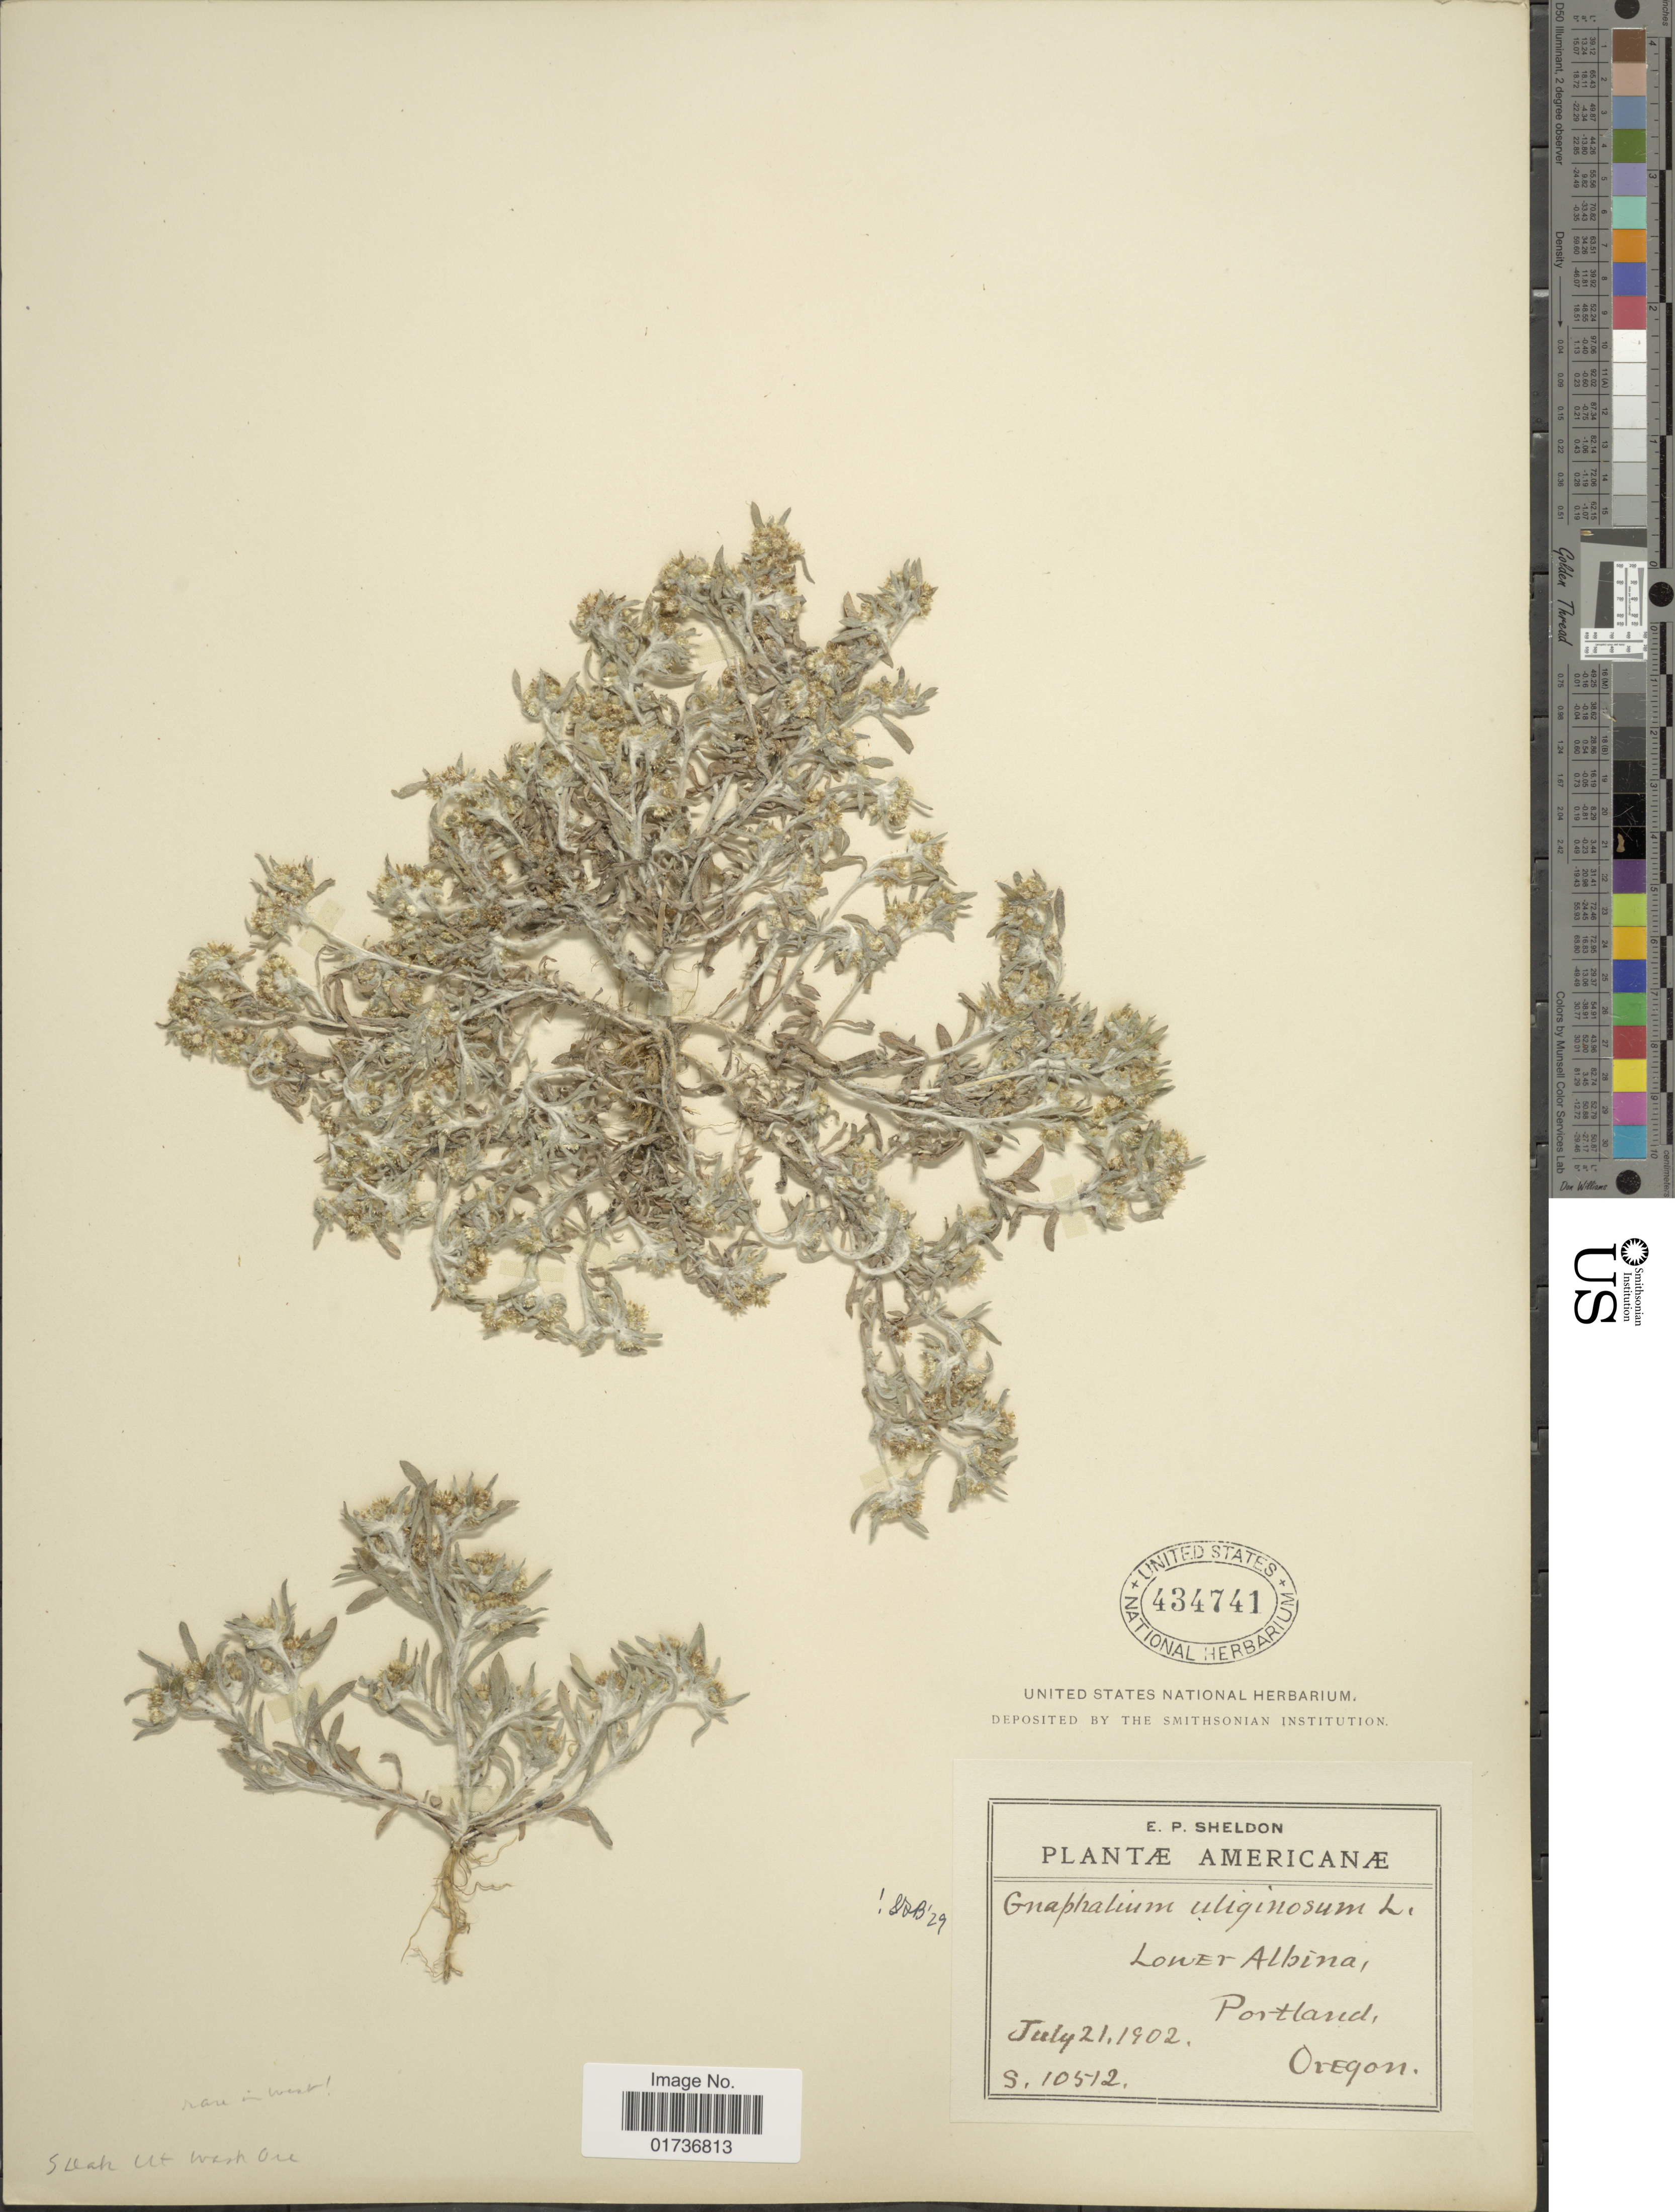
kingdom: Plantae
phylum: Tracheophyta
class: Magnoliopsida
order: Asterales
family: Asteraceae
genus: Gnaphalium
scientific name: Gnaphalium uliginosum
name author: L.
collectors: E. P. Sheldon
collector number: S.105-12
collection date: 1902-07-21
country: United States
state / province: Oregon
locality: Americæ, Lower Albina, Portland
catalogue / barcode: US 434741